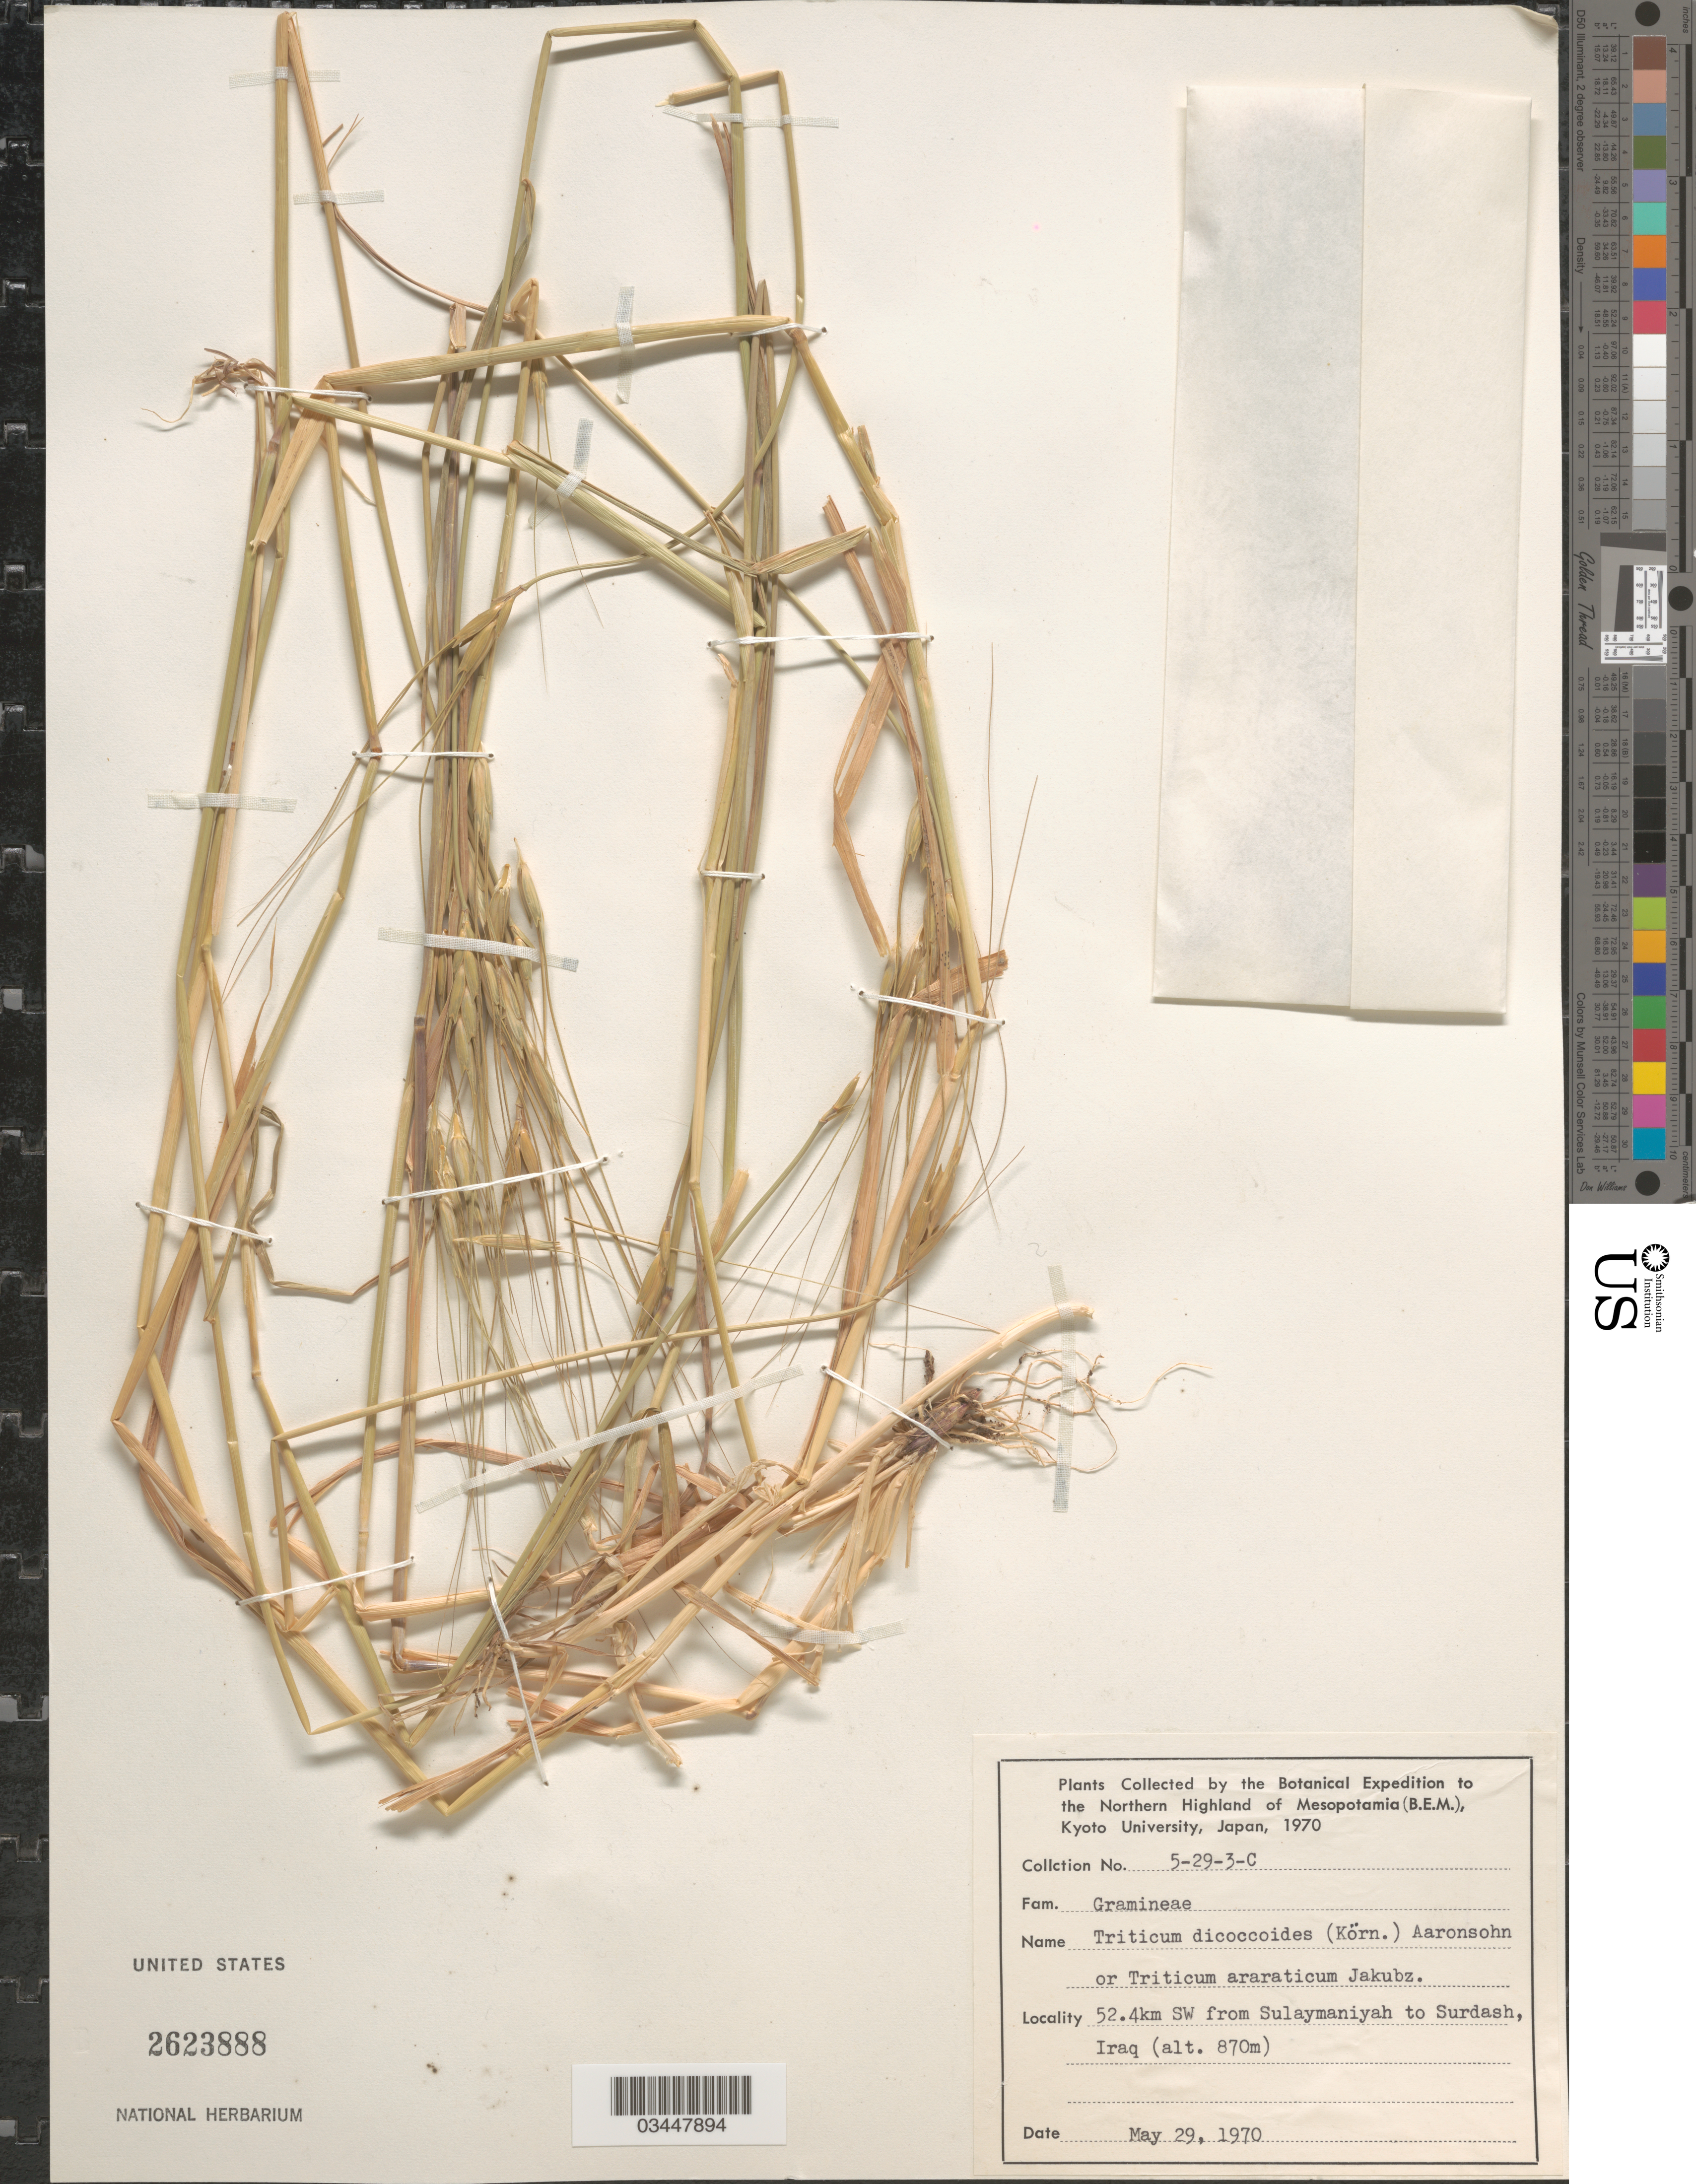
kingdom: Plantae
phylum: Tracheophyta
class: Liliopsida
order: Poales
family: Poaceae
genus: Triticum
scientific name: Triticum dicoccoides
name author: (Körn.) Körn. ex Schweinf.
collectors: Botanical Expedition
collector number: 5-29-3-C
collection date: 1970-05-29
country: Iraq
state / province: As Sulaymānīyah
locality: To the Northern Highland of Mesopotamia (B.E.M.). 52.4km SW from Sulaymaniyah to Surdash.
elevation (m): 870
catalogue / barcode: US 2623888